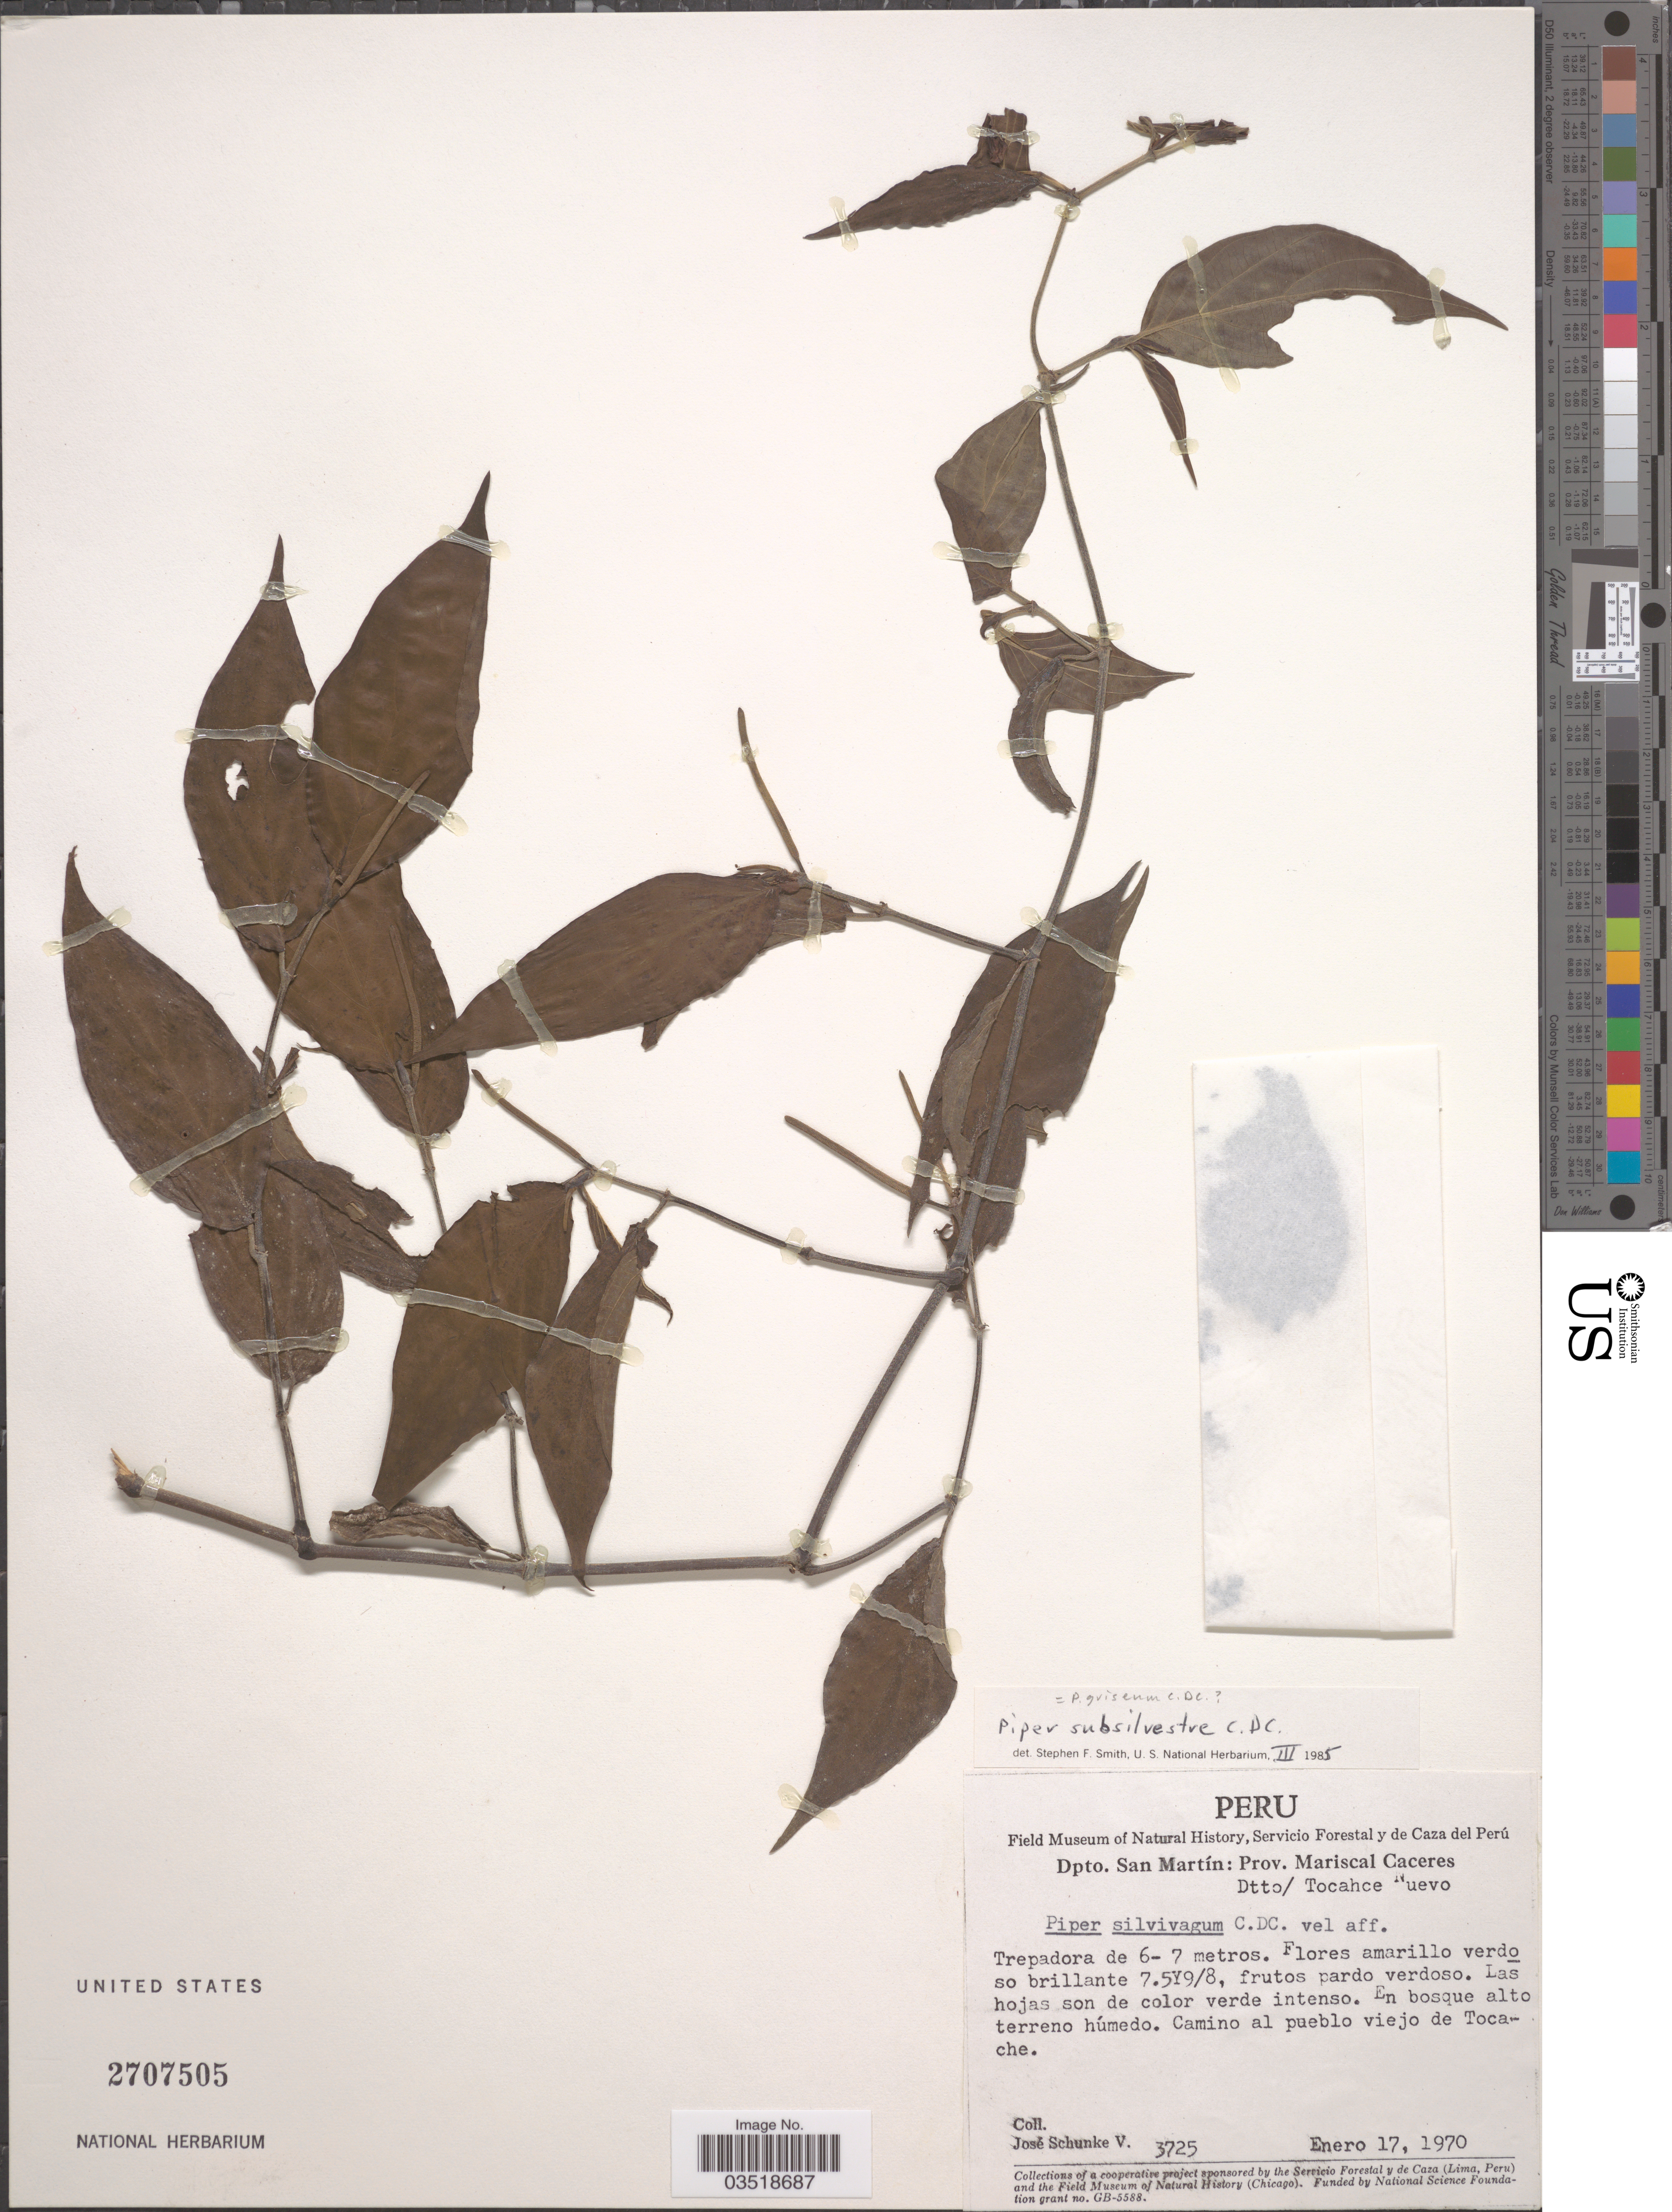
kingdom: Plantae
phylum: Tracheophyta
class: Magnoliopsida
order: Piperales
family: Piperaceae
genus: Piper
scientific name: Piper subsilvestre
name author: C. DC.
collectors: J. Schunke Vigo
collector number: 3725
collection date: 1970-01-17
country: Peru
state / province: San Martín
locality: Dpto. San Martín: Prov. Mariscal Caceres. Dtto/ Tocache Nuevo. En bosque alto terreno húmedo. Camino al pueblo viejo de Tocache.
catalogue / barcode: US 2707505